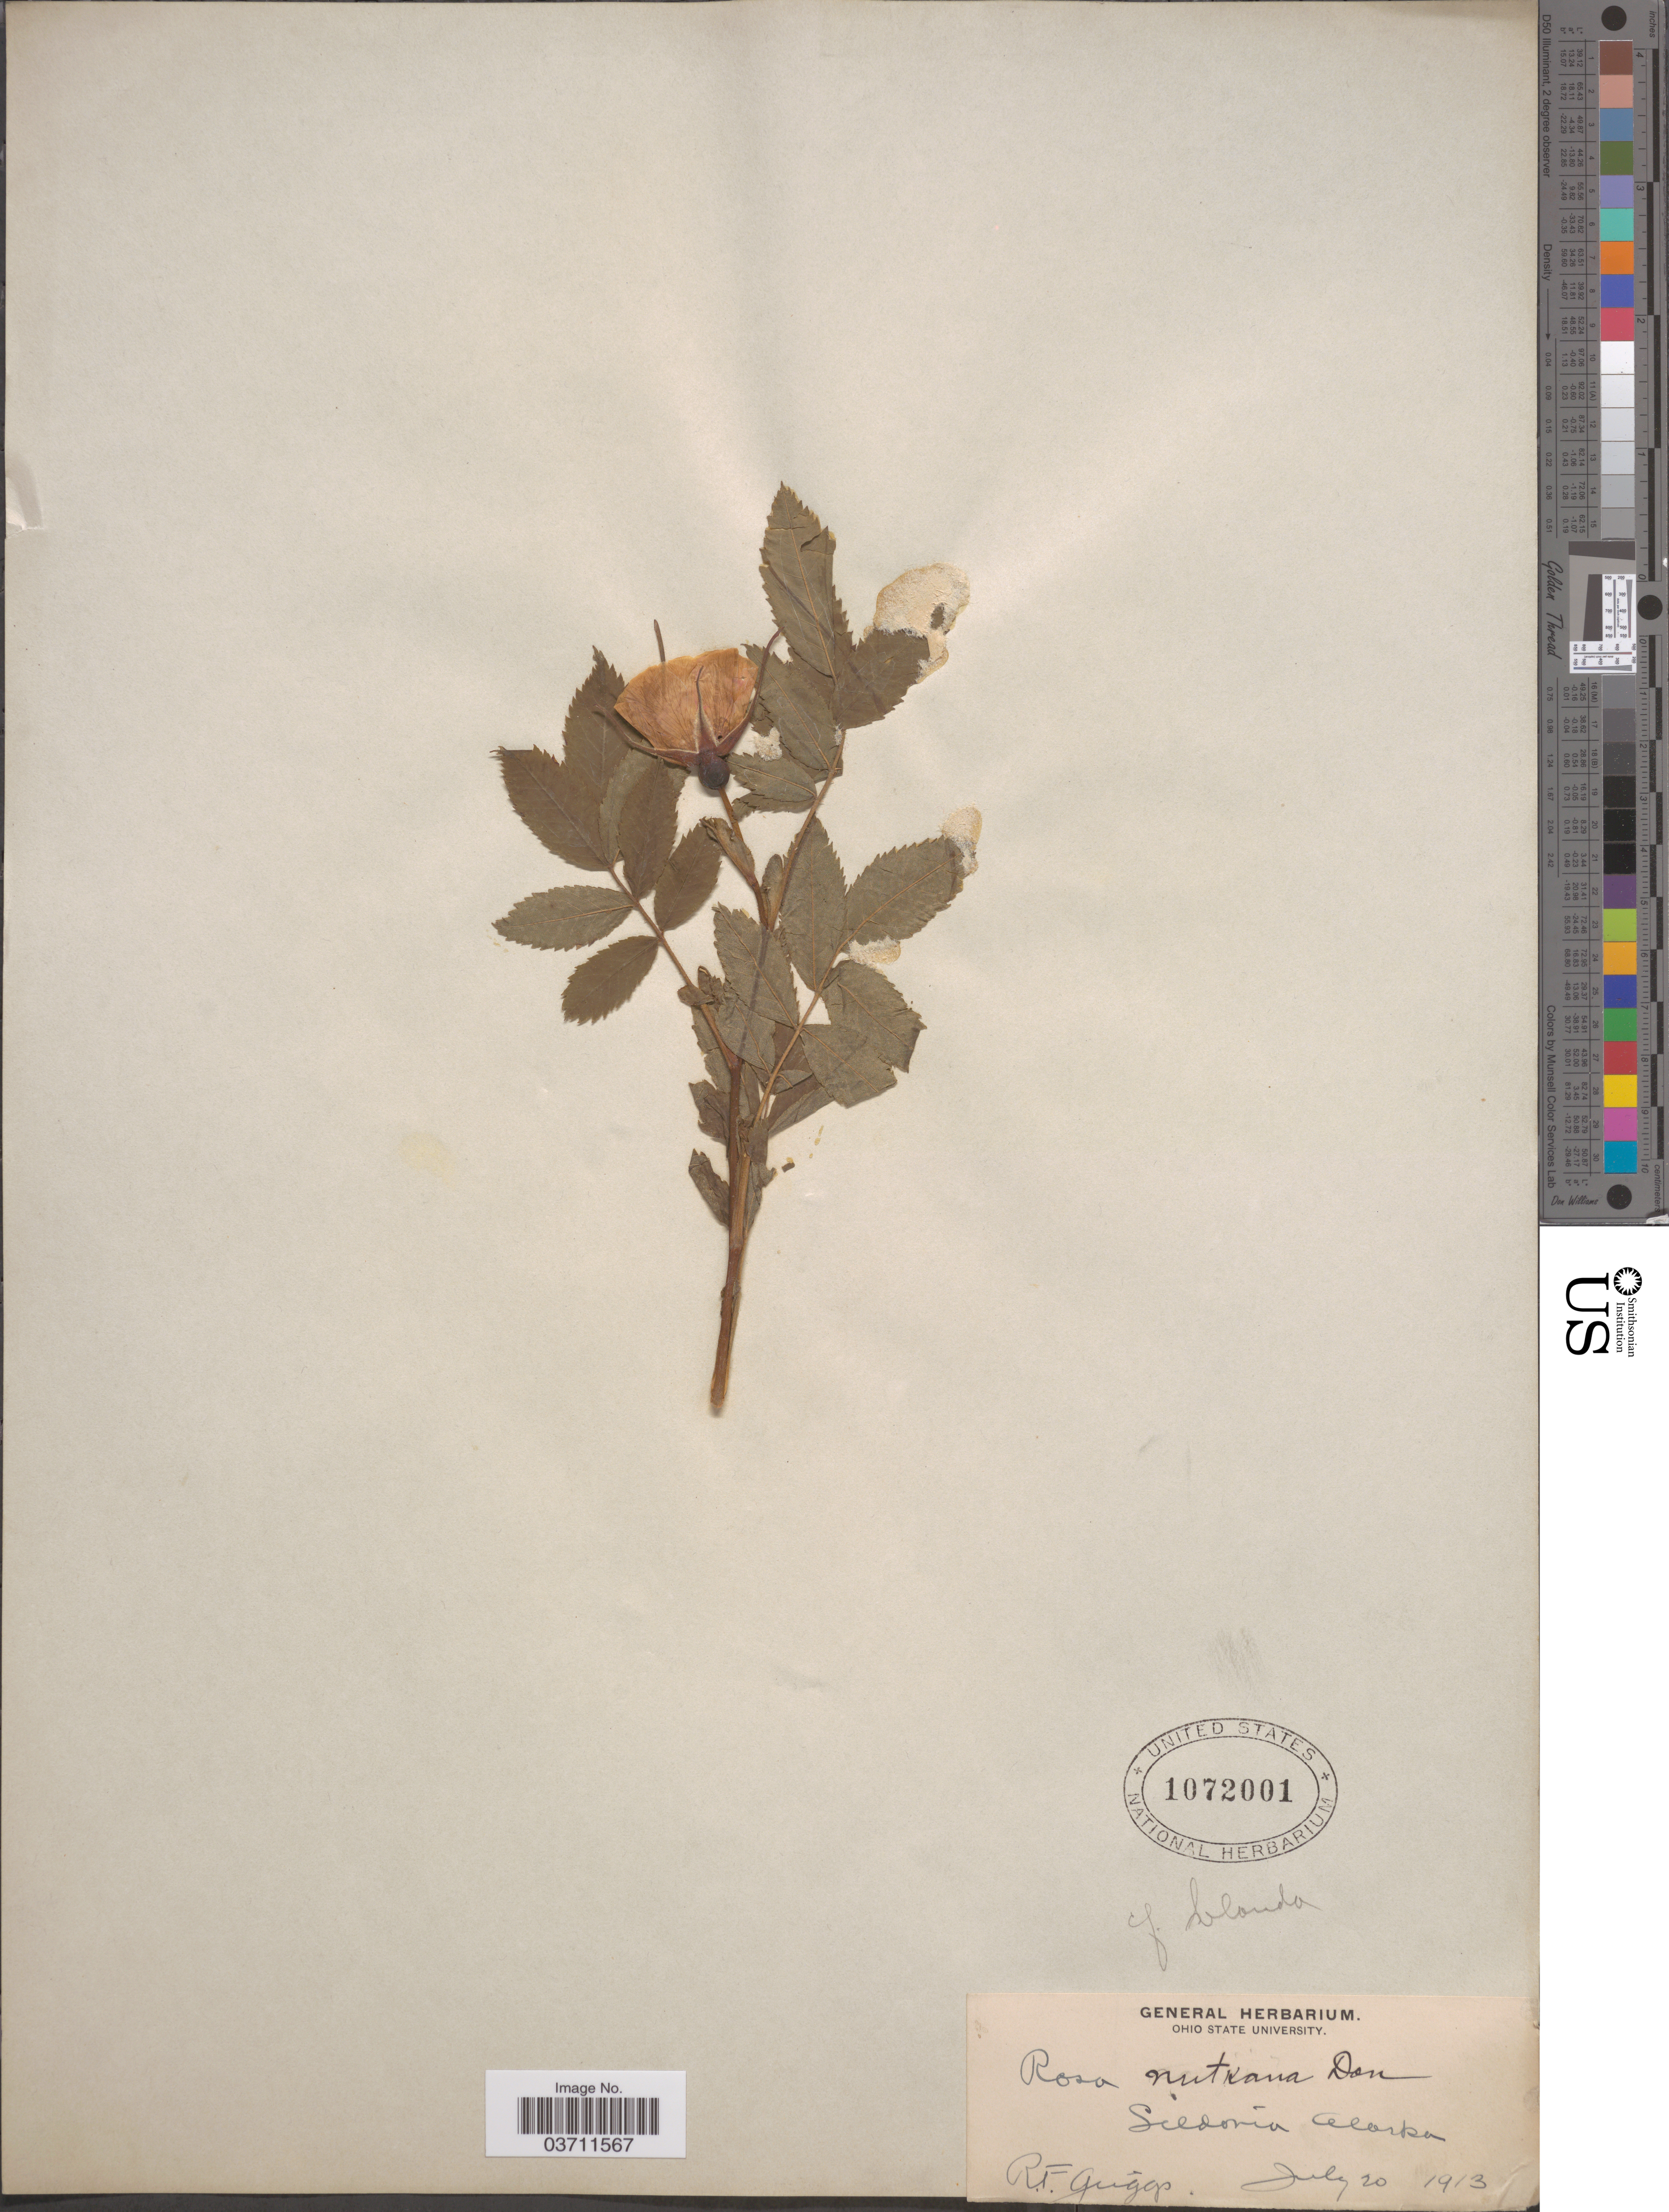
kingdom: Plantae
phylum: Tracheophyta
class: Magnoliopsida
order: Rosales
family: Rosaceae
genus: Rosa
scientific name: Rosa nutkana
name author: C. Presl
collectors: R. F. Griggs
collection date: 1913-07-20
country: United States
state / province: Alaska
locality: Seldovia.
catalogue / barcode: US 1072001